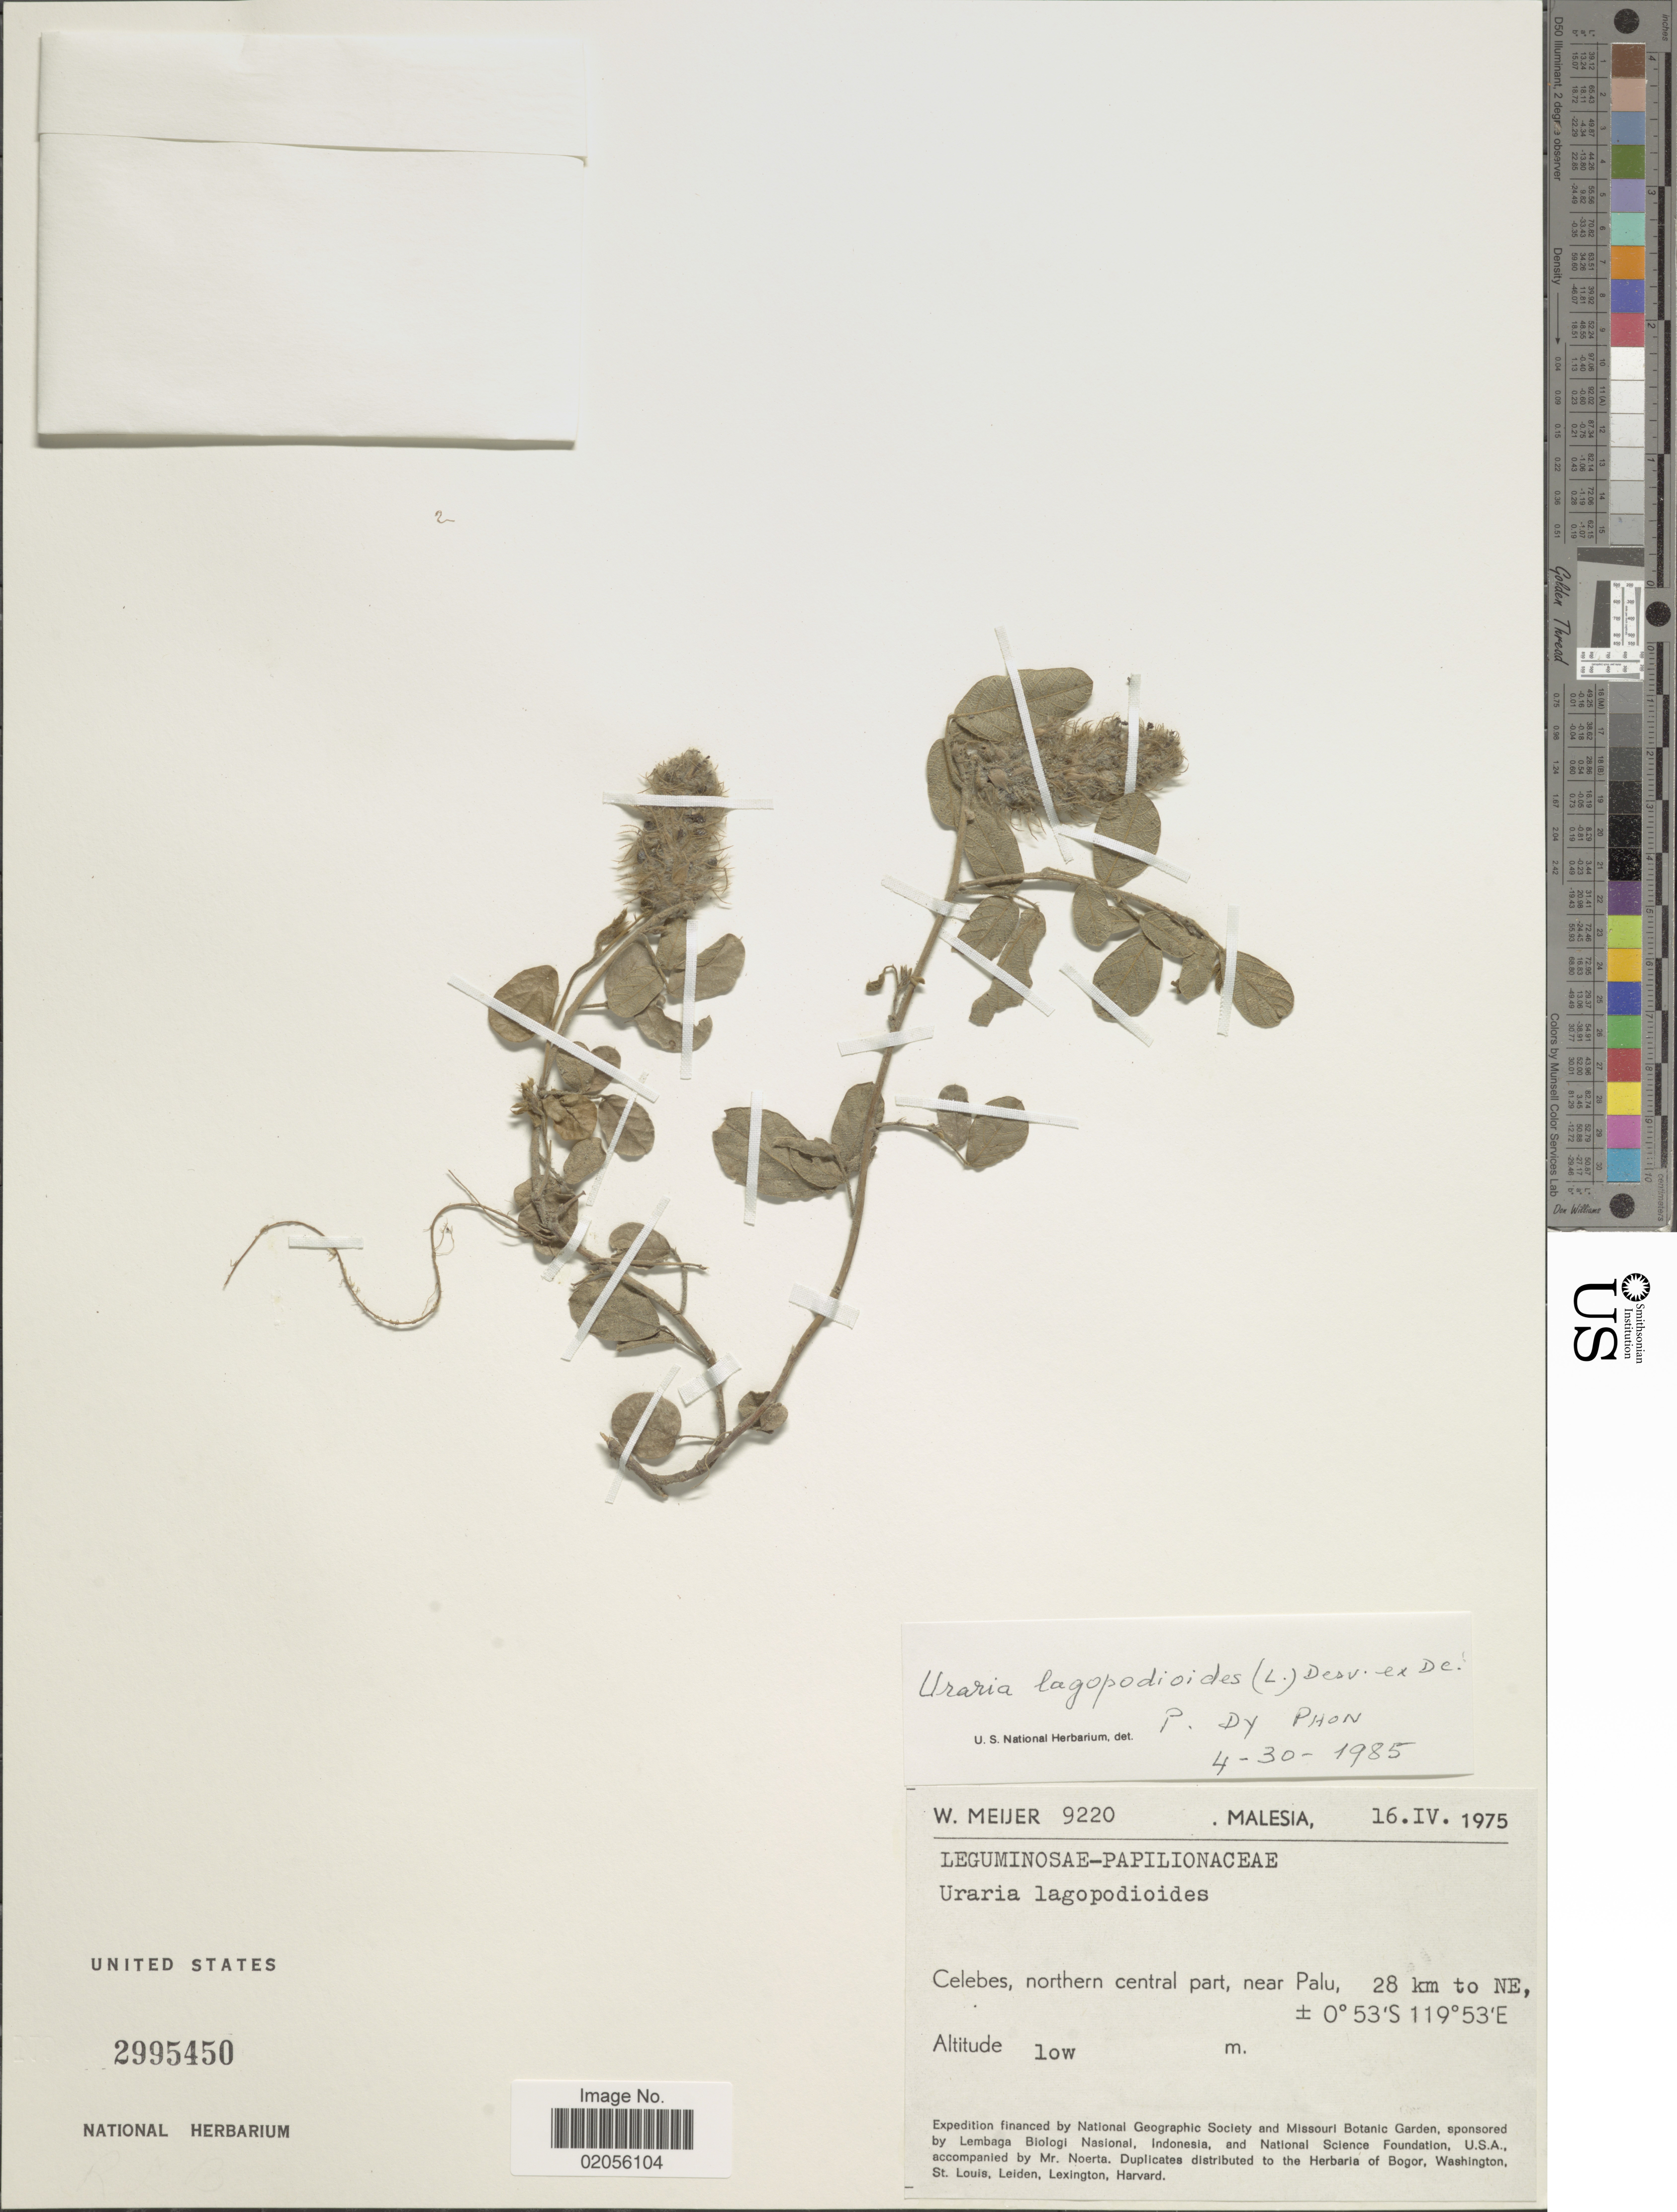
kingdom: Plantae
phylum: Tracheophyta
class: Magnoliopsida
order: Fabales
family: Fabaceae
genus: Uraria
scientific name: Uraria lagopodioides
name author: (L.) Desv. ex DC.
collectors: W. Meijer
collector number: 9220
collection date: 1975-04-16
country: Malaysia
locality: Malesia. Celebes, northern central part, near Palu, 28 km to NE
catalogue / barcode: US 2995450